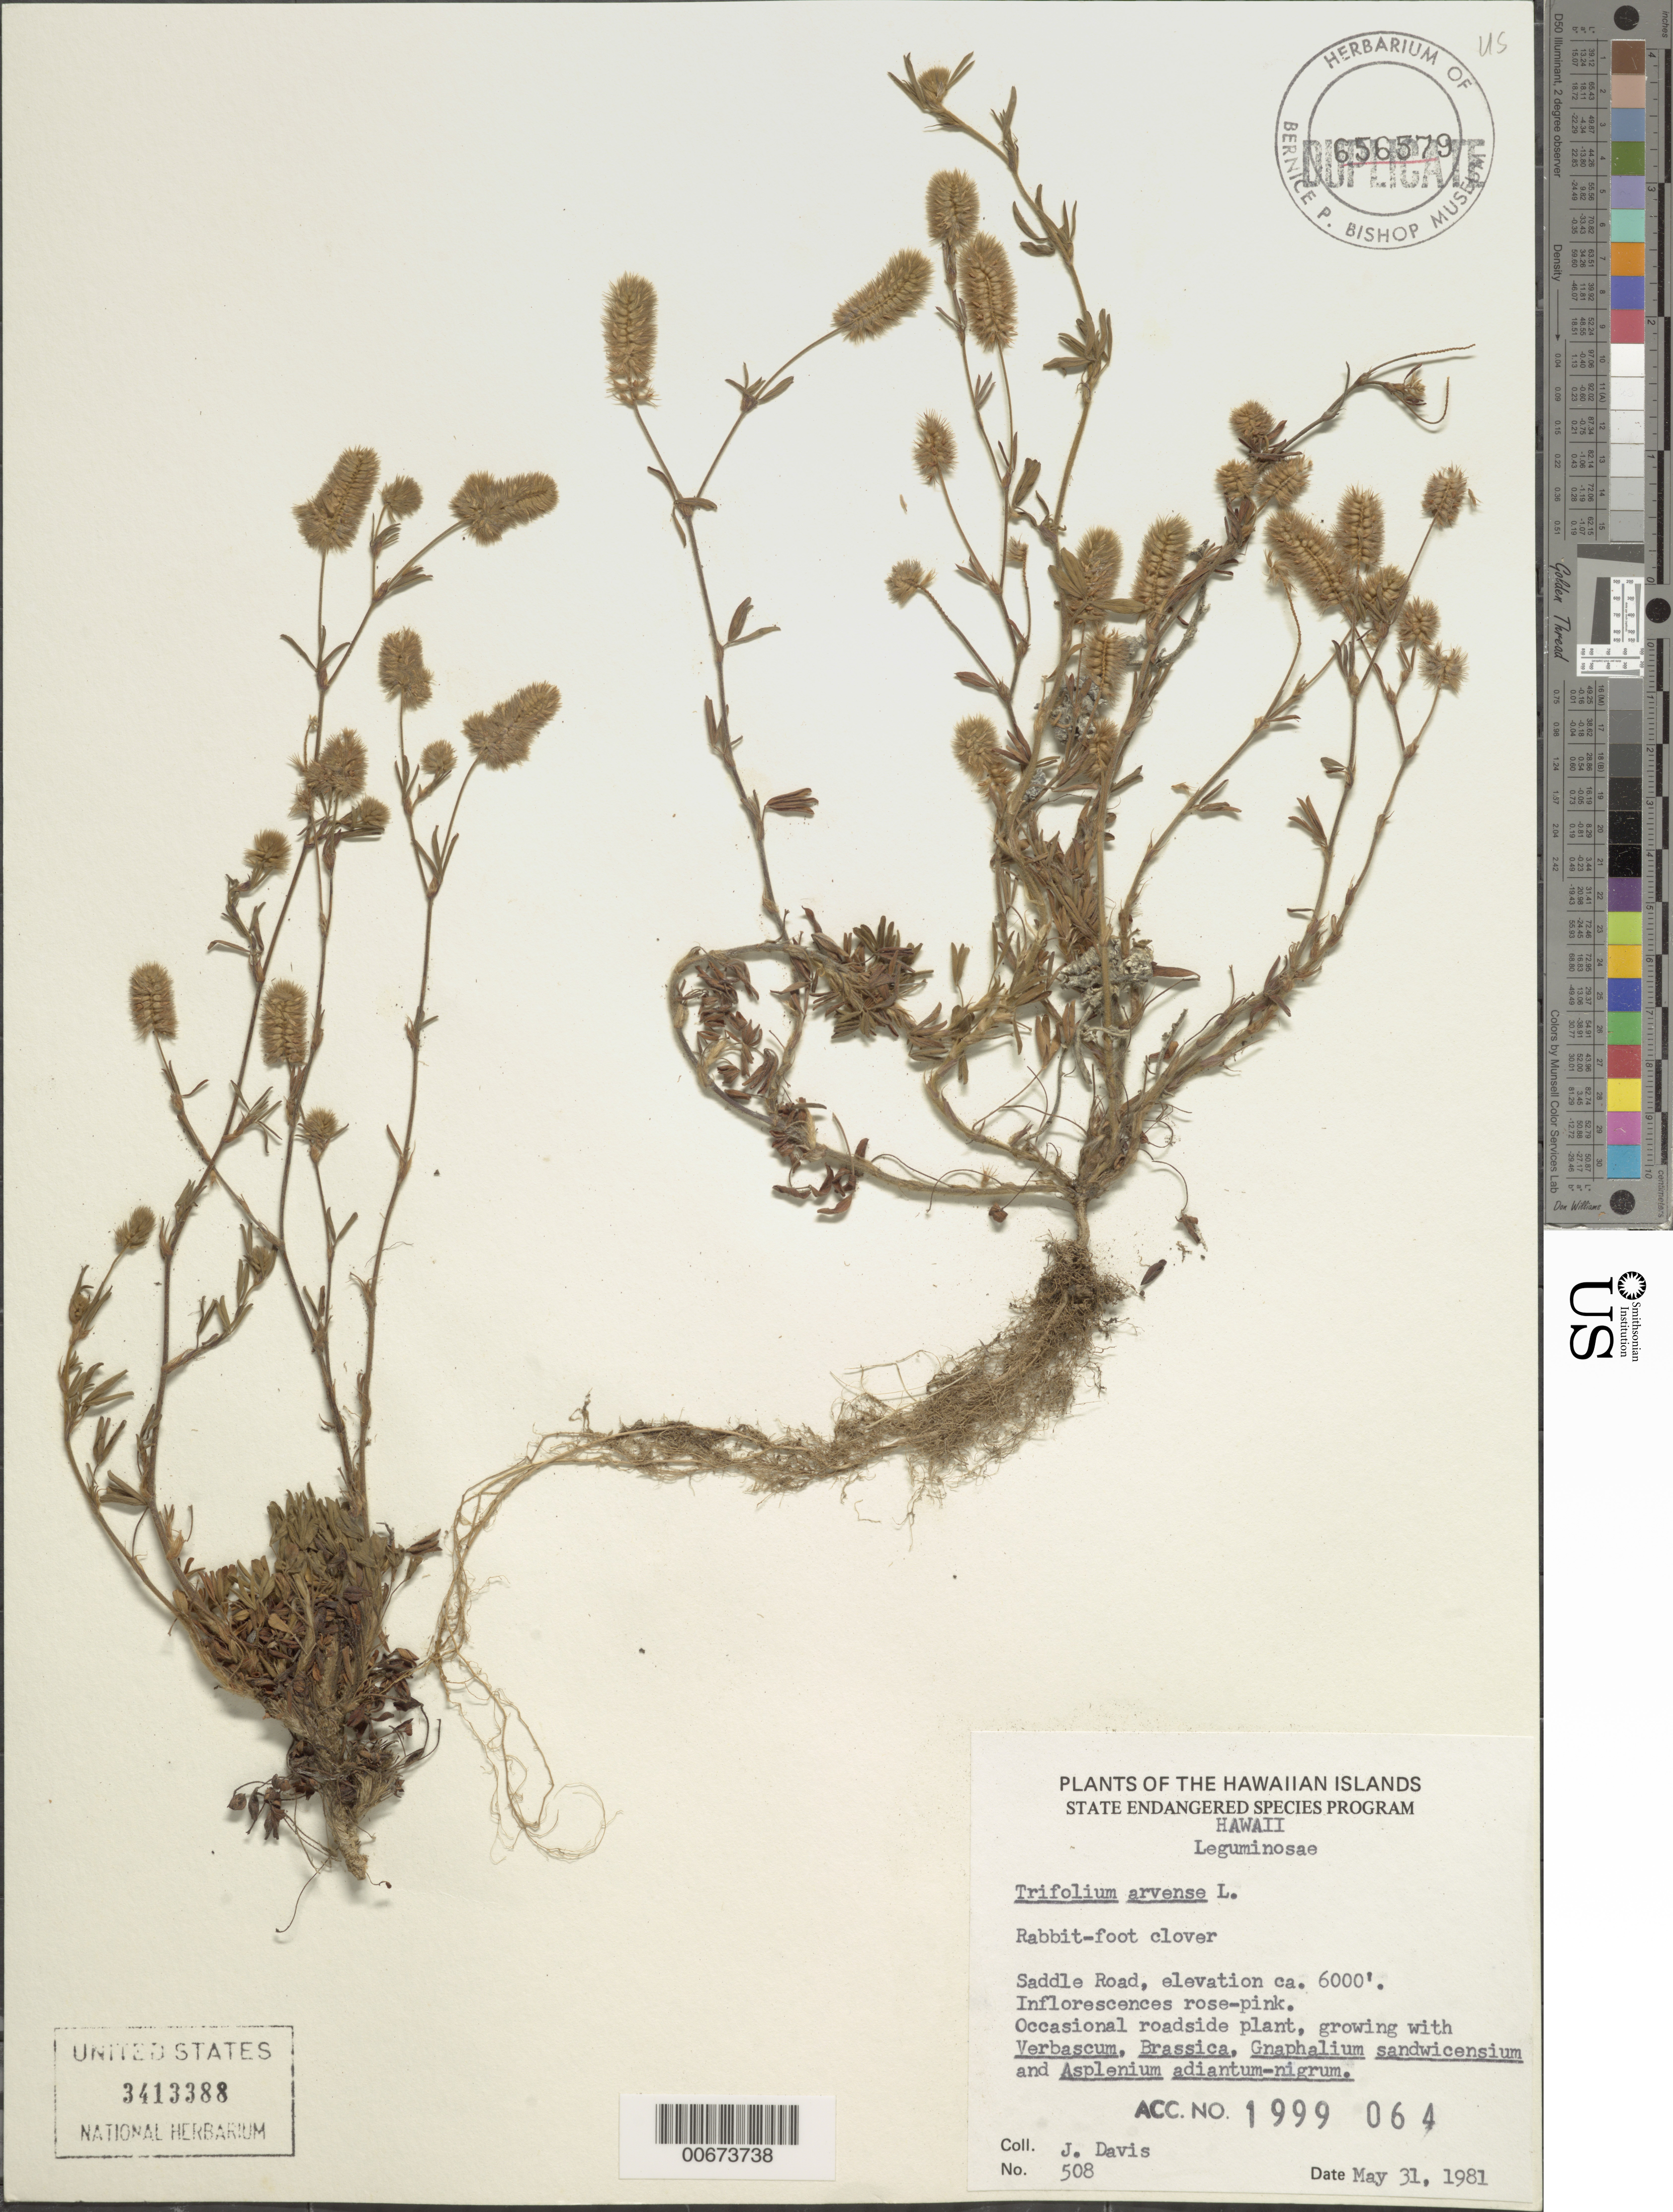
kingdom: Plantae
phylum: Tracheophyta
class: Magnoliopsida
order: Fabales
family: Fabaceae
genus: Trifolium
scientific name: Trifolium arvense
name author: L.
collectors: J. Davis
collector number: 508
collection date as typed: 31 May 1981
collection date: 1981-05-31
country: United States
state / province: Hawaii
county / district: Hawaii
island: Hawaii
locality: Saddle Road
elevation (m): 1829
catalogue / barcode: US 3413388